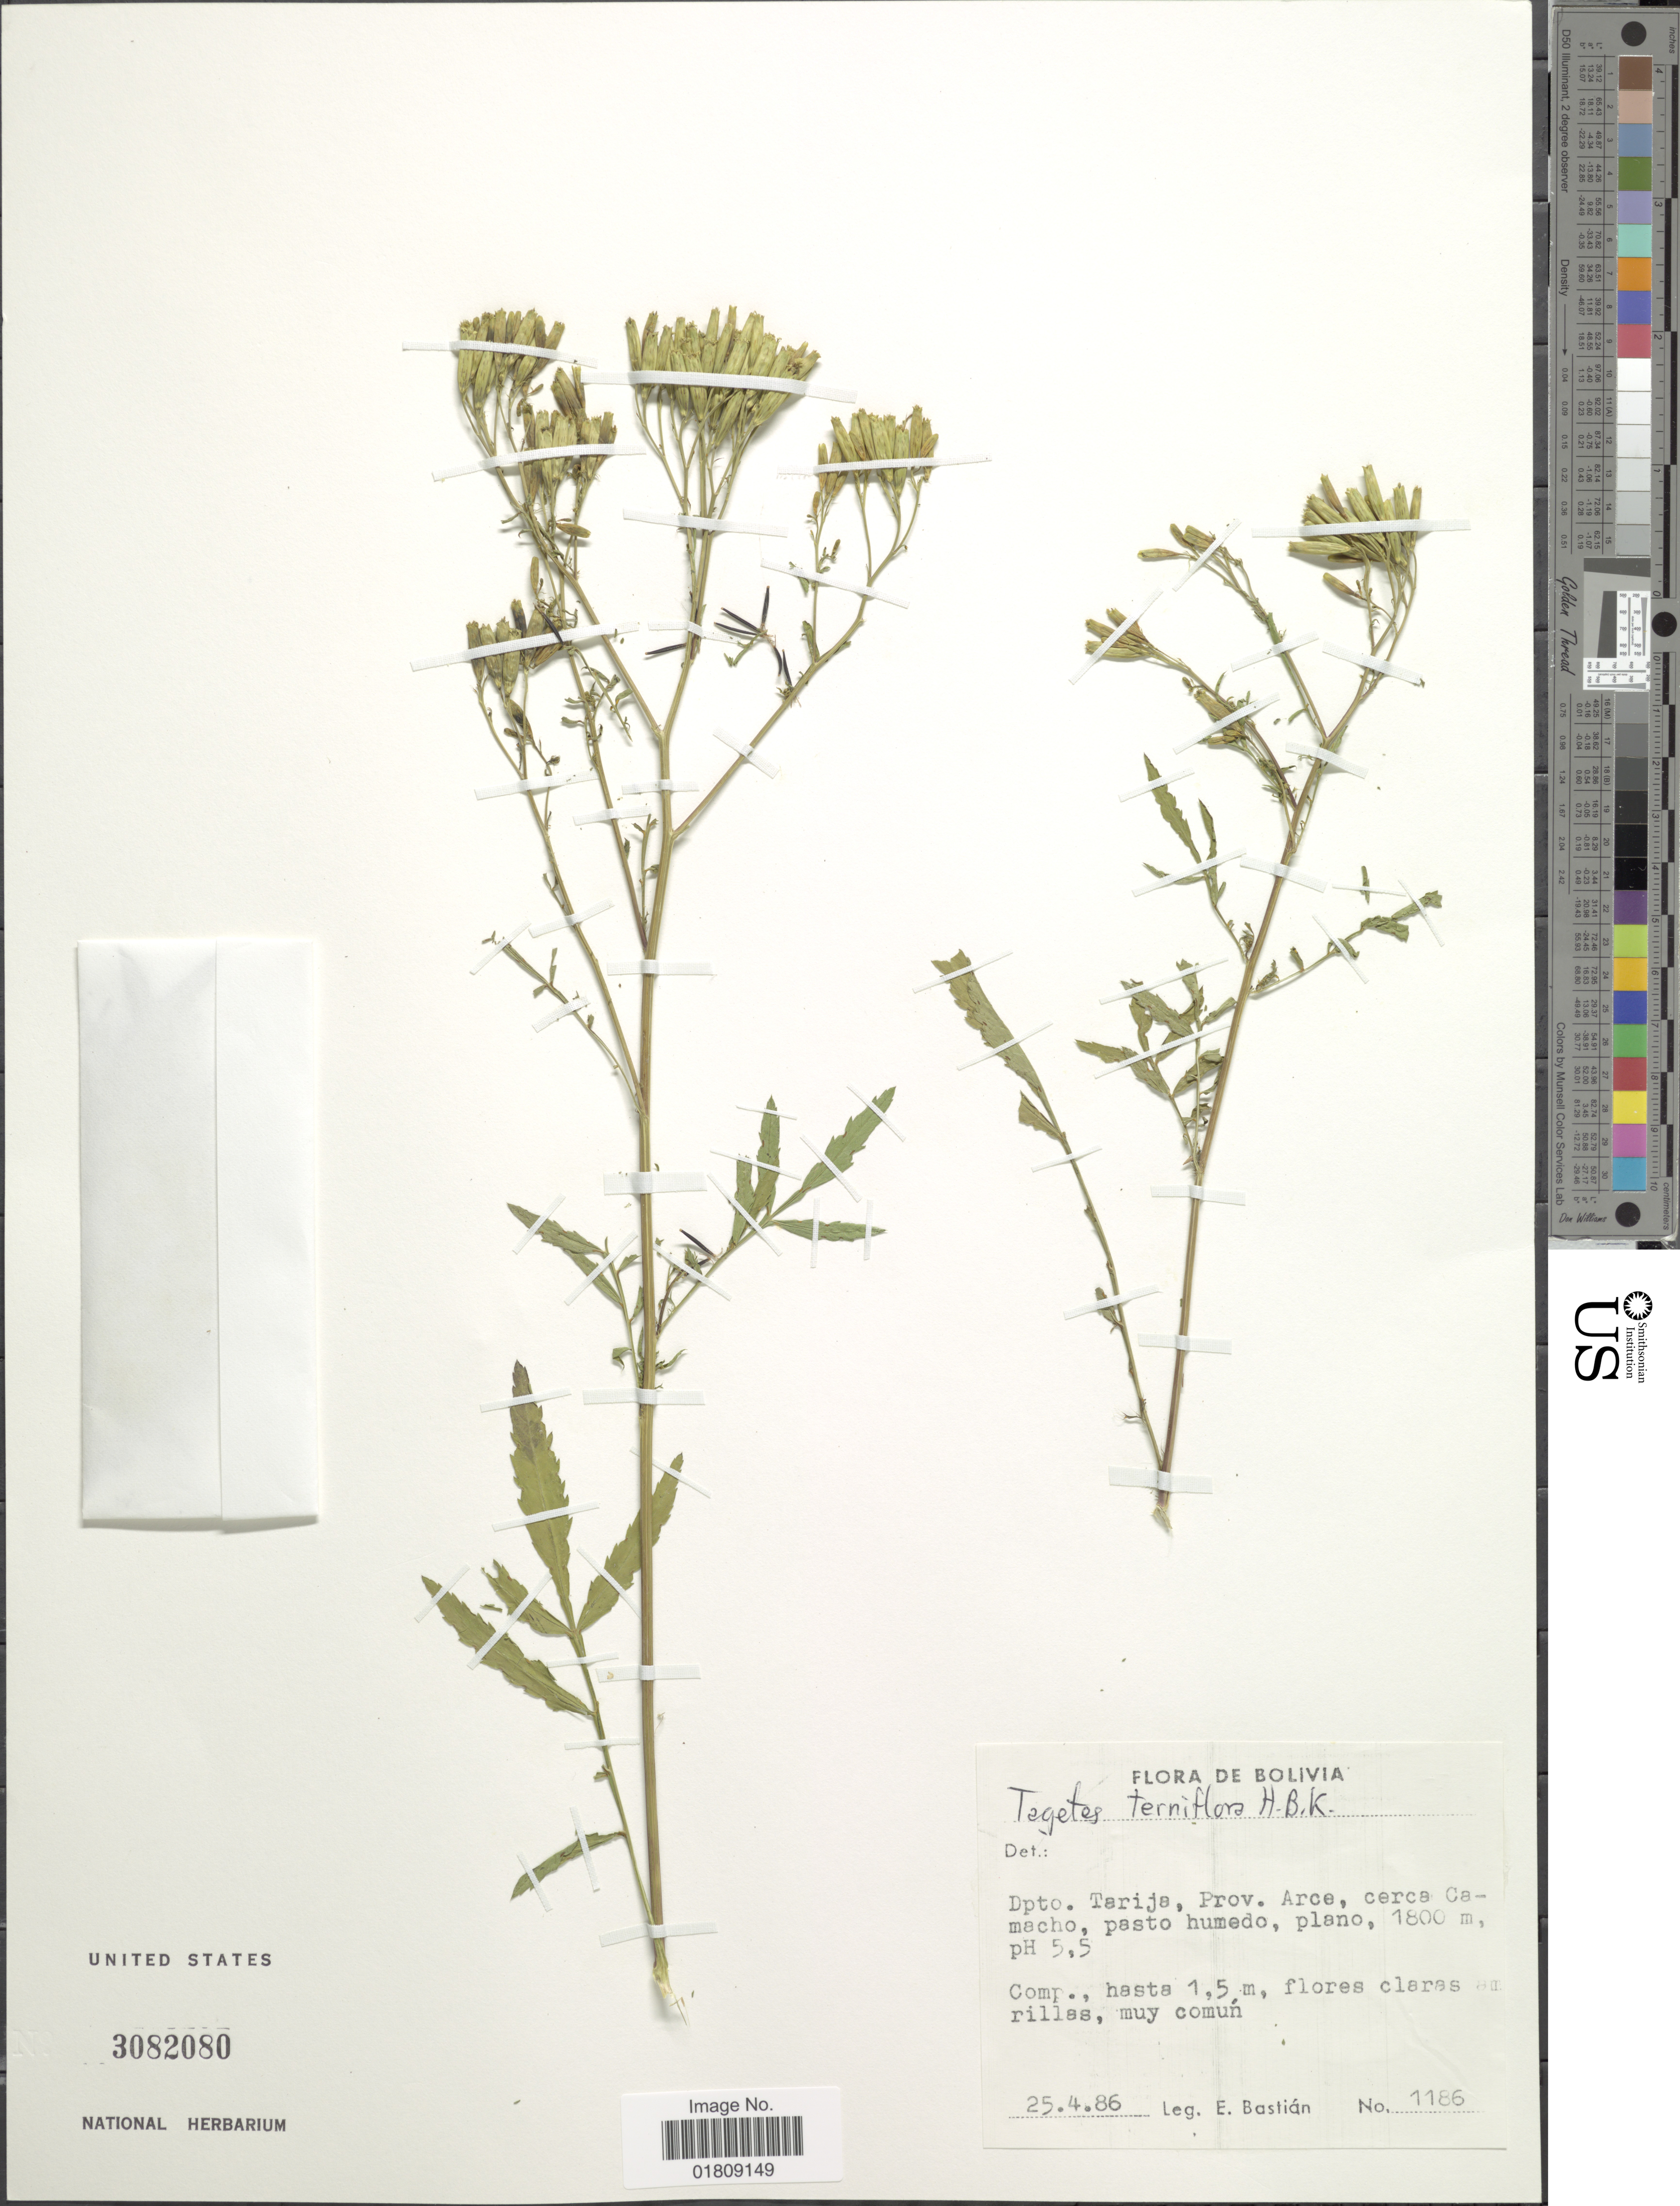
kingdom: Plantae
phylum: Tracheophyta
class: Magnoliopsida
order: Asterales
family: Asteraceae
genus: Tagetes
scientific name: Tagetes minuta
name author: L.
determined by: Schiavinato, Dario J.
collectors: E. Bastian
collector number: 1186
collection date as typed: Transcribed d/m/y: 25/4/86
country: Bolivia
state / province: Tarija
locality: Prov. Arce, cerca Camacho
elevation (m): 1800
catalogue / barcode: US 3082080